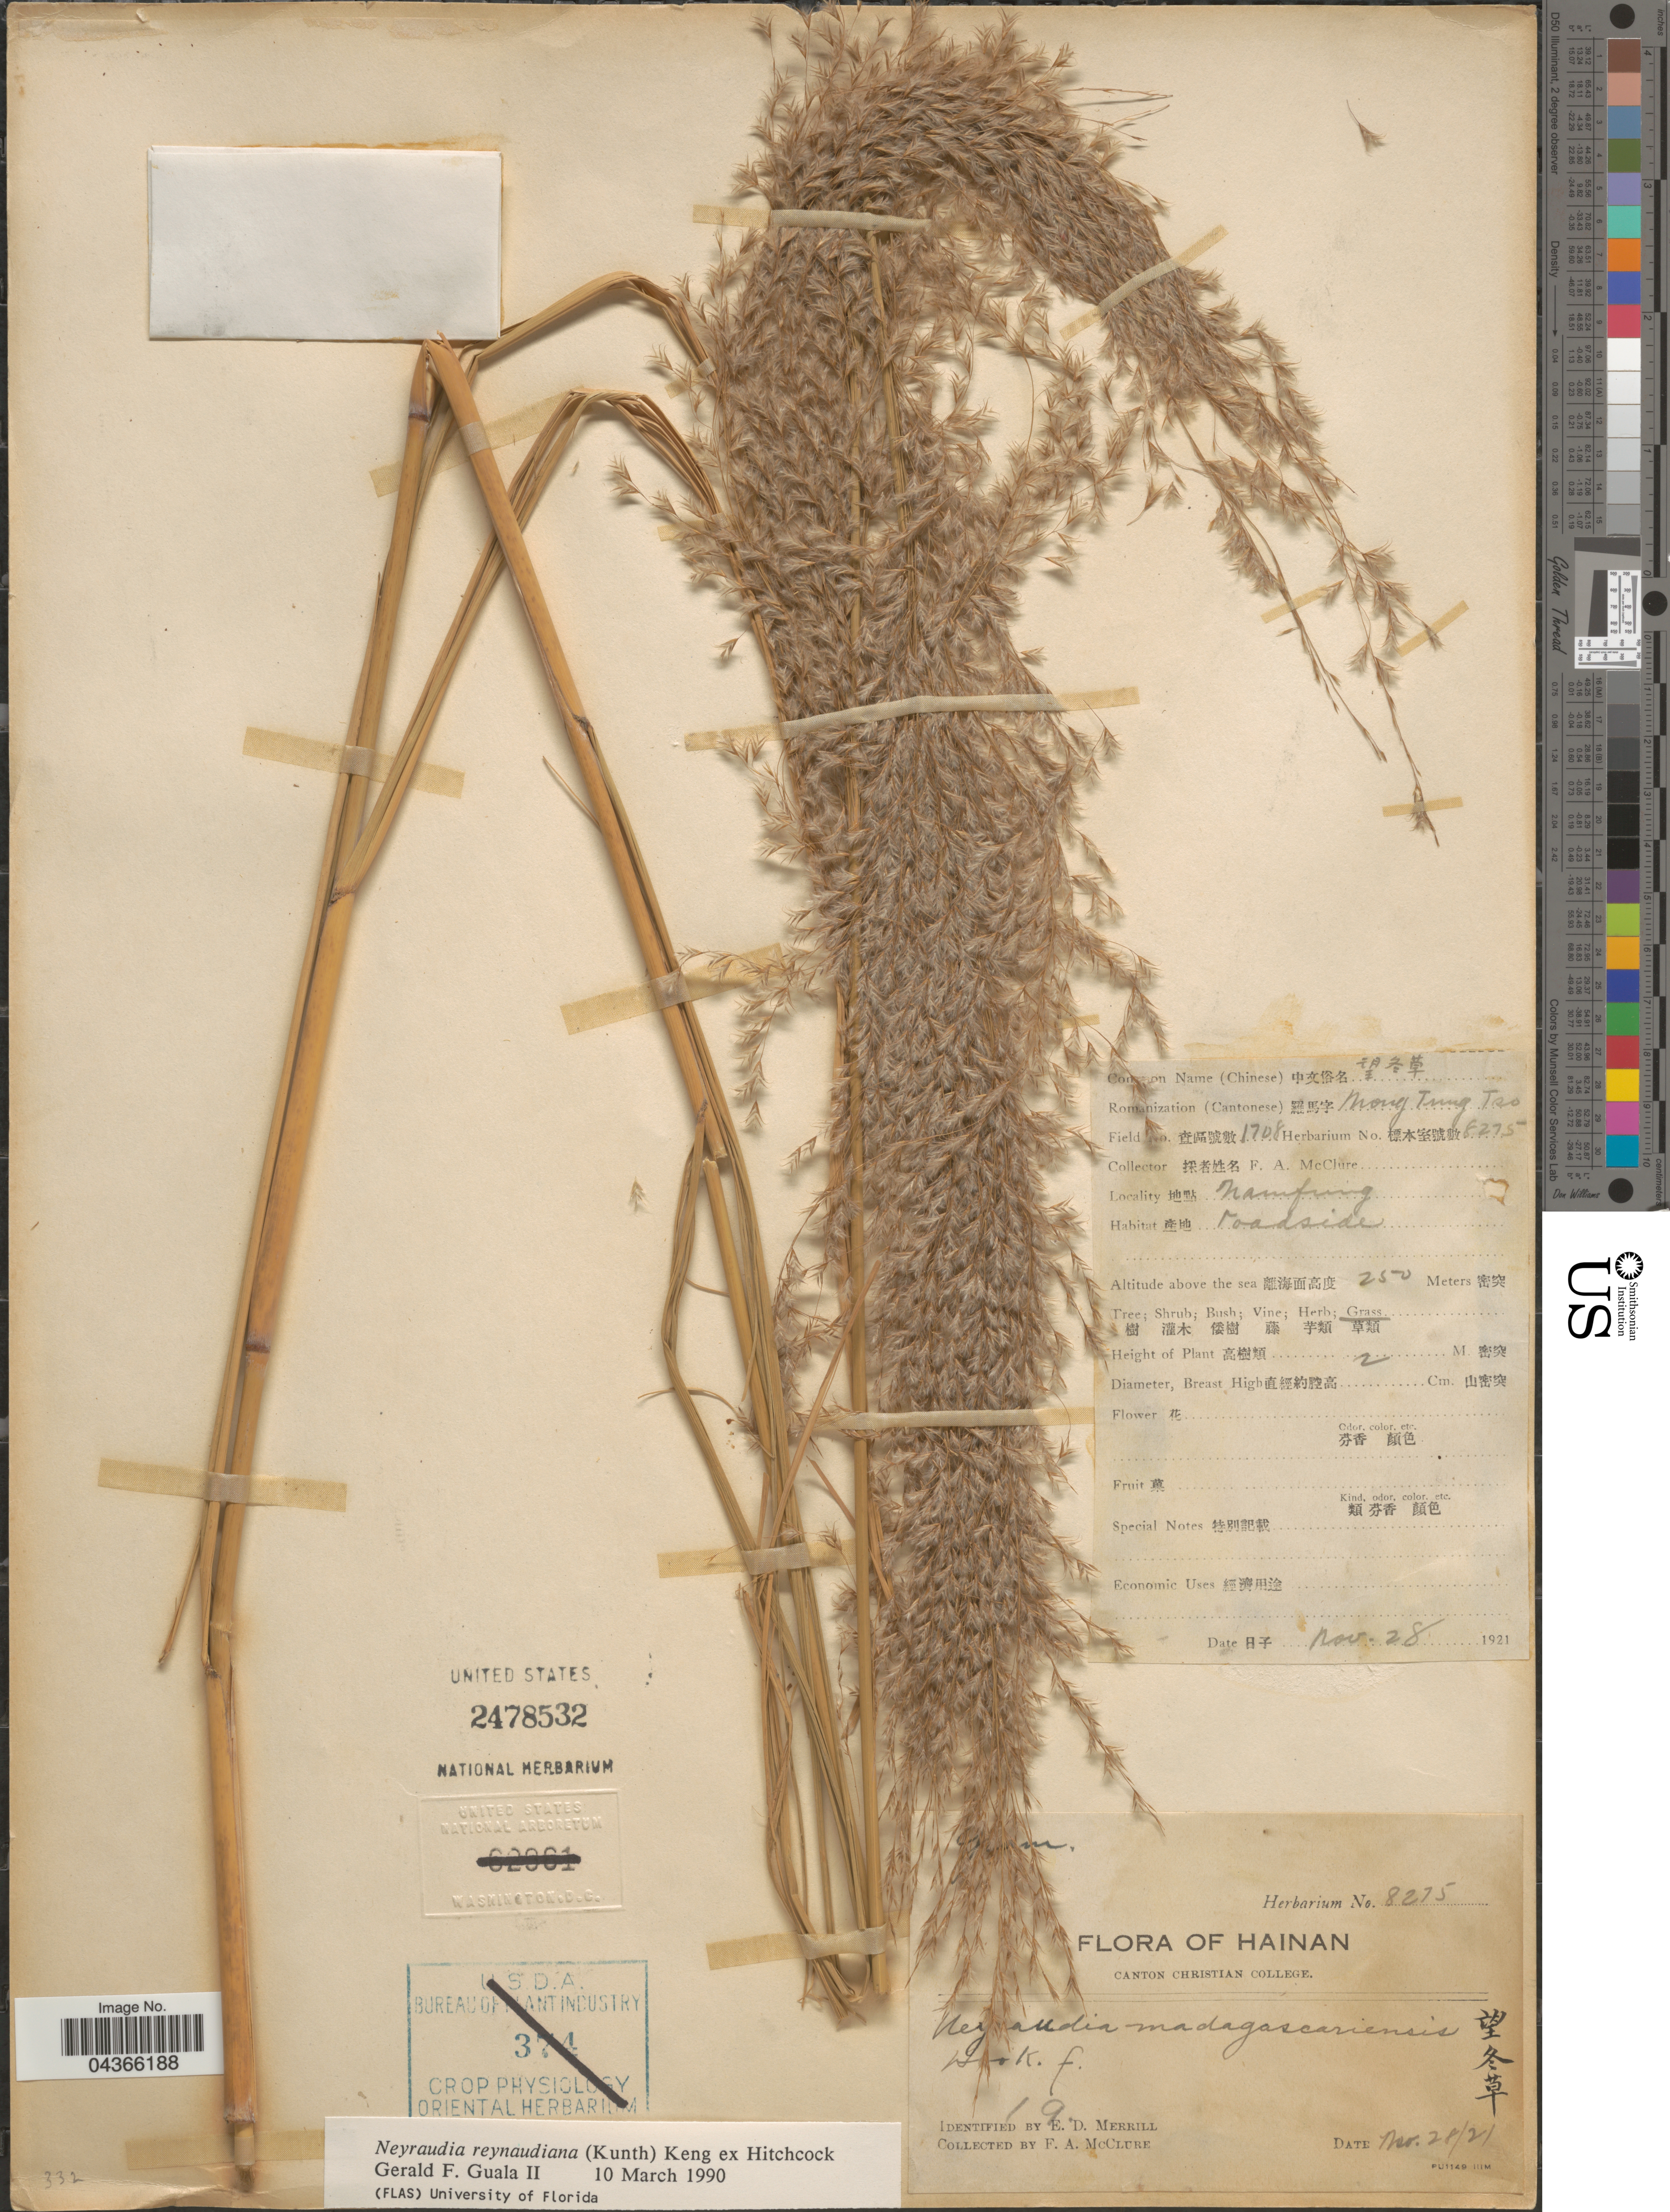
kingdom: Plantae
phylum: Tracheophyta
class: Liliopsida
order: Poales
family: Poaceae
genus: Neyraudia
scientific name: Neyraudia reynaudiana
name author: (Kunth) Keng ex Hitchc.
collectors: F. A. McClure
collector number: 1708/8275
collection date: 1921-11-28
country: China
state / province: Hainan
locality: Namfung.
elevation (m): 250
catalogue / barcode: US 2478532